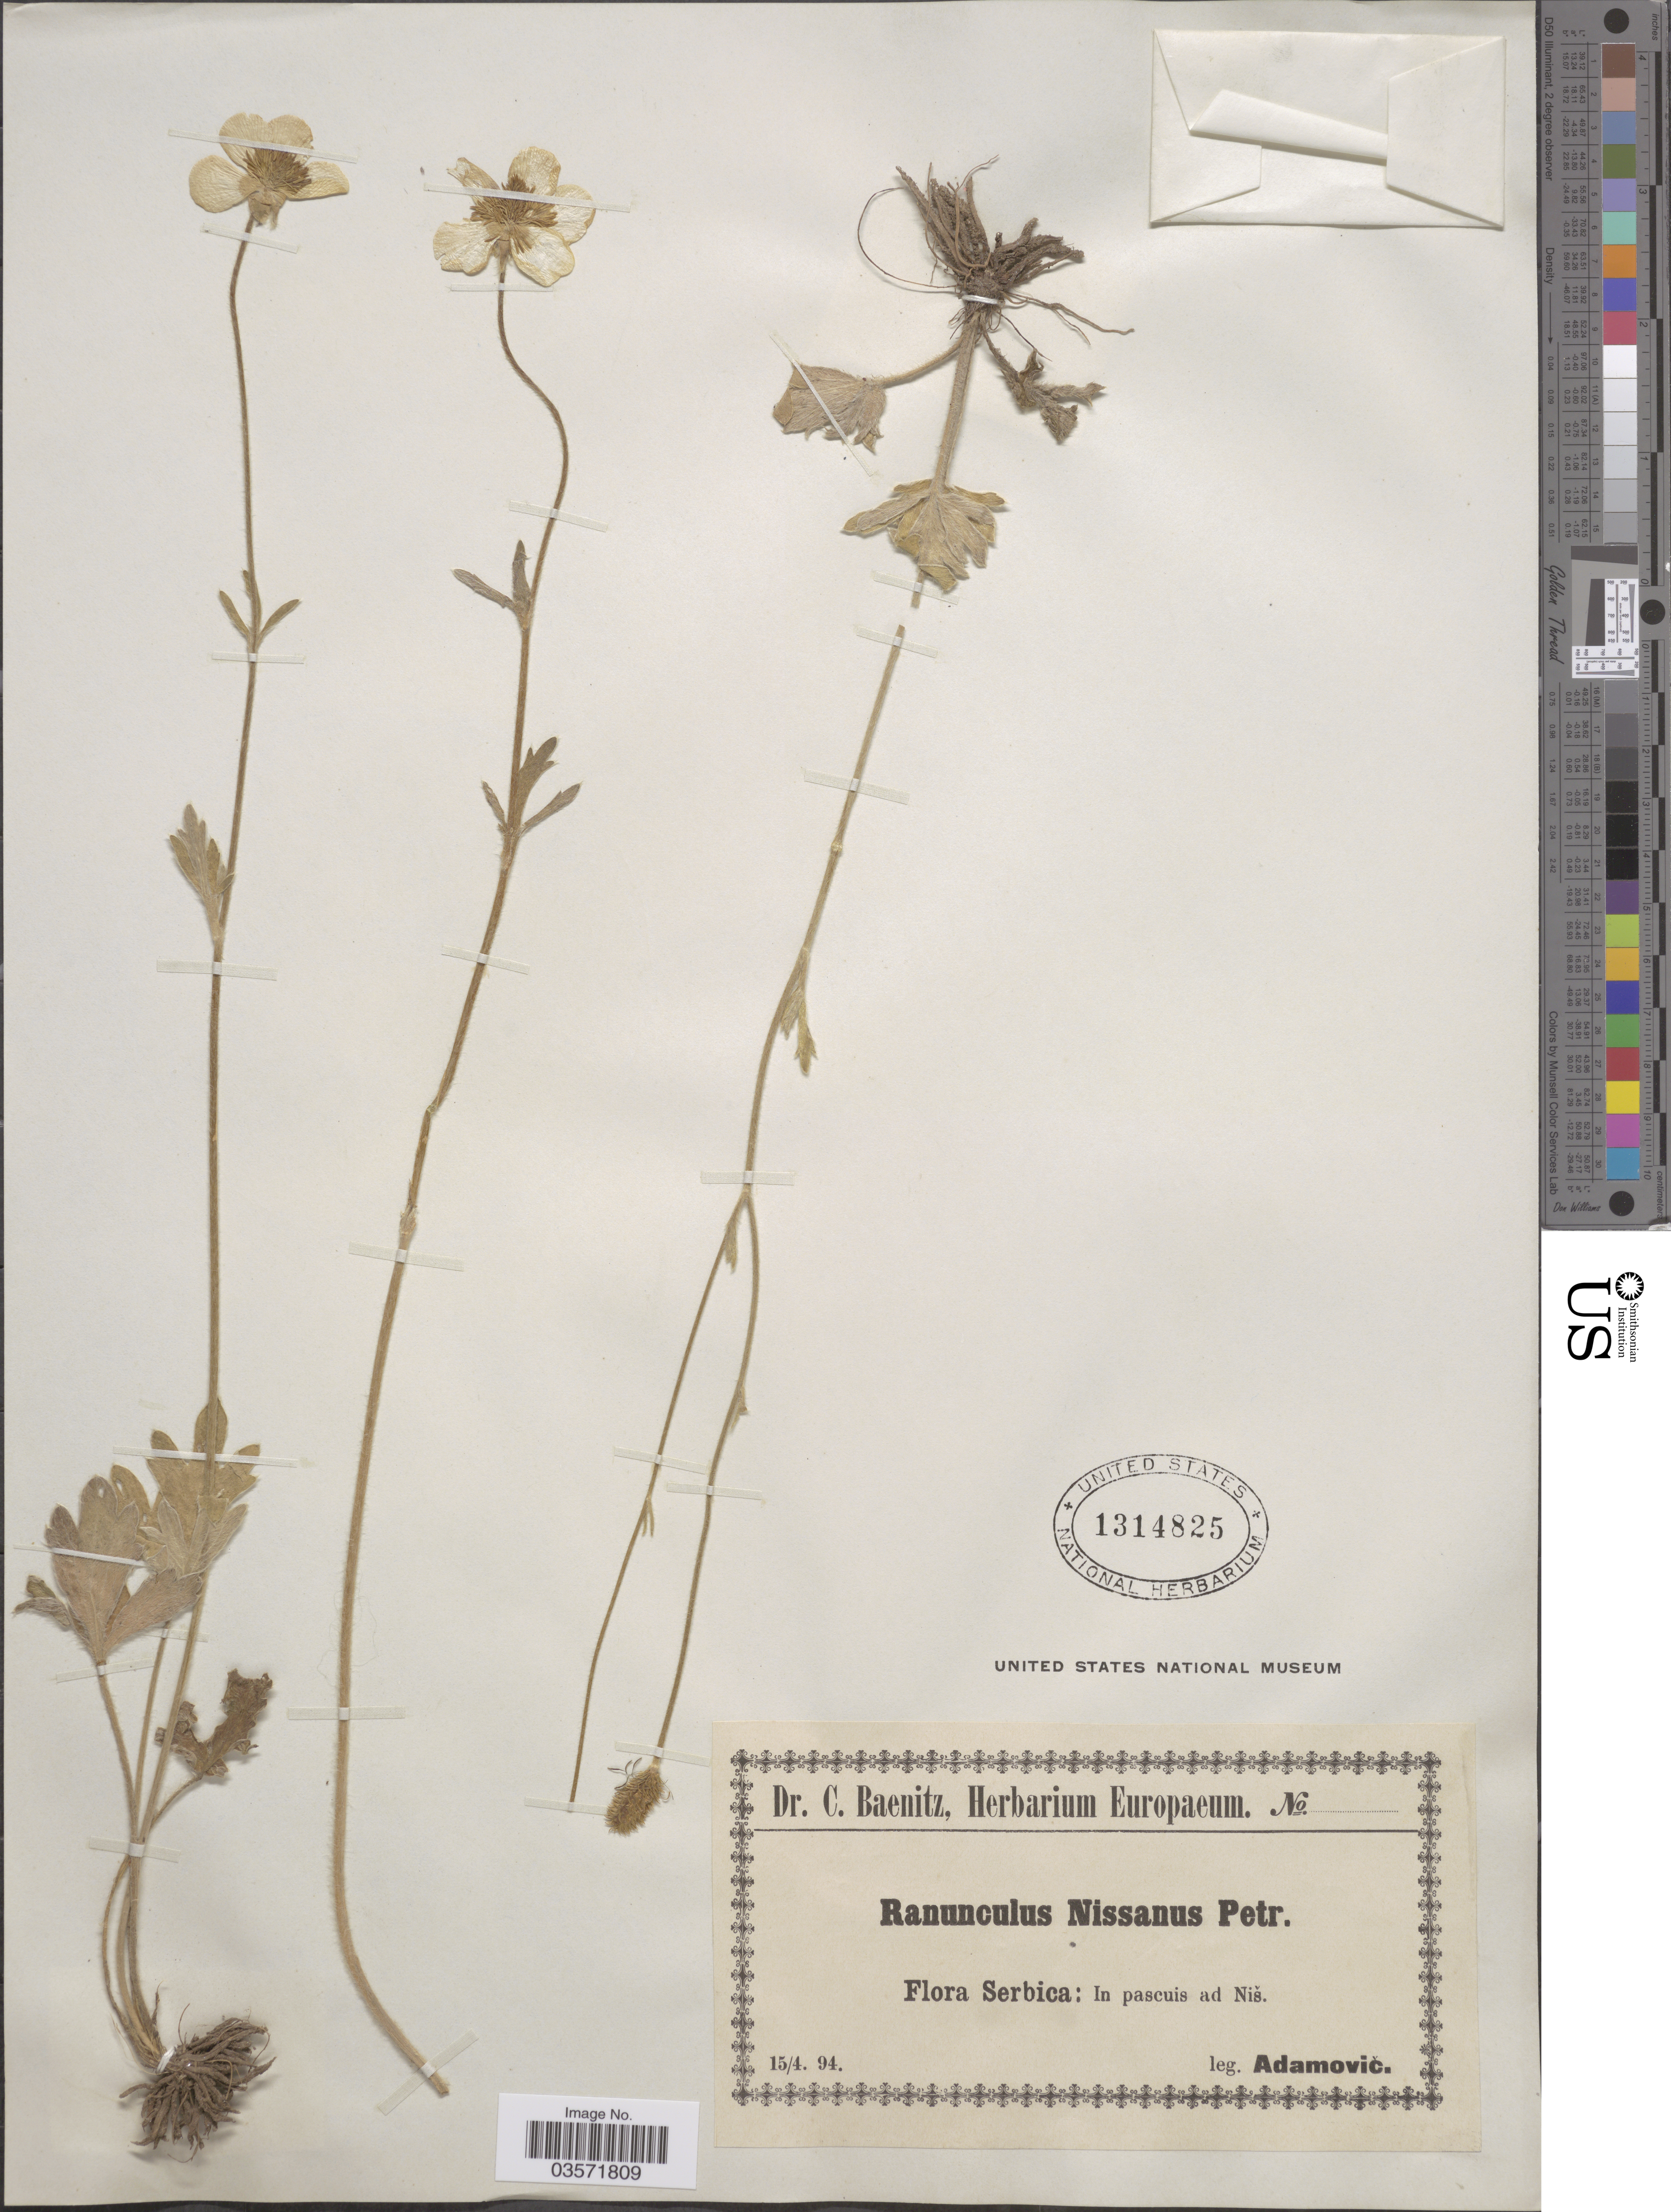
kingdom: Plantae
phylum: Tracheophyta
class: Magnoliopsida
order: Ranunculales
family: Ranunculaceae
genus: Ranunculus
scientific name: Ranunculus nissanus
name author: Petrovic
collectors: Adamovic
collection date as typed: Transcribed d/m/y: 15/4/94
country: Serbia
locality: Serbica: In pascuis ad Niš.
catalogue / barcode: US 1314825